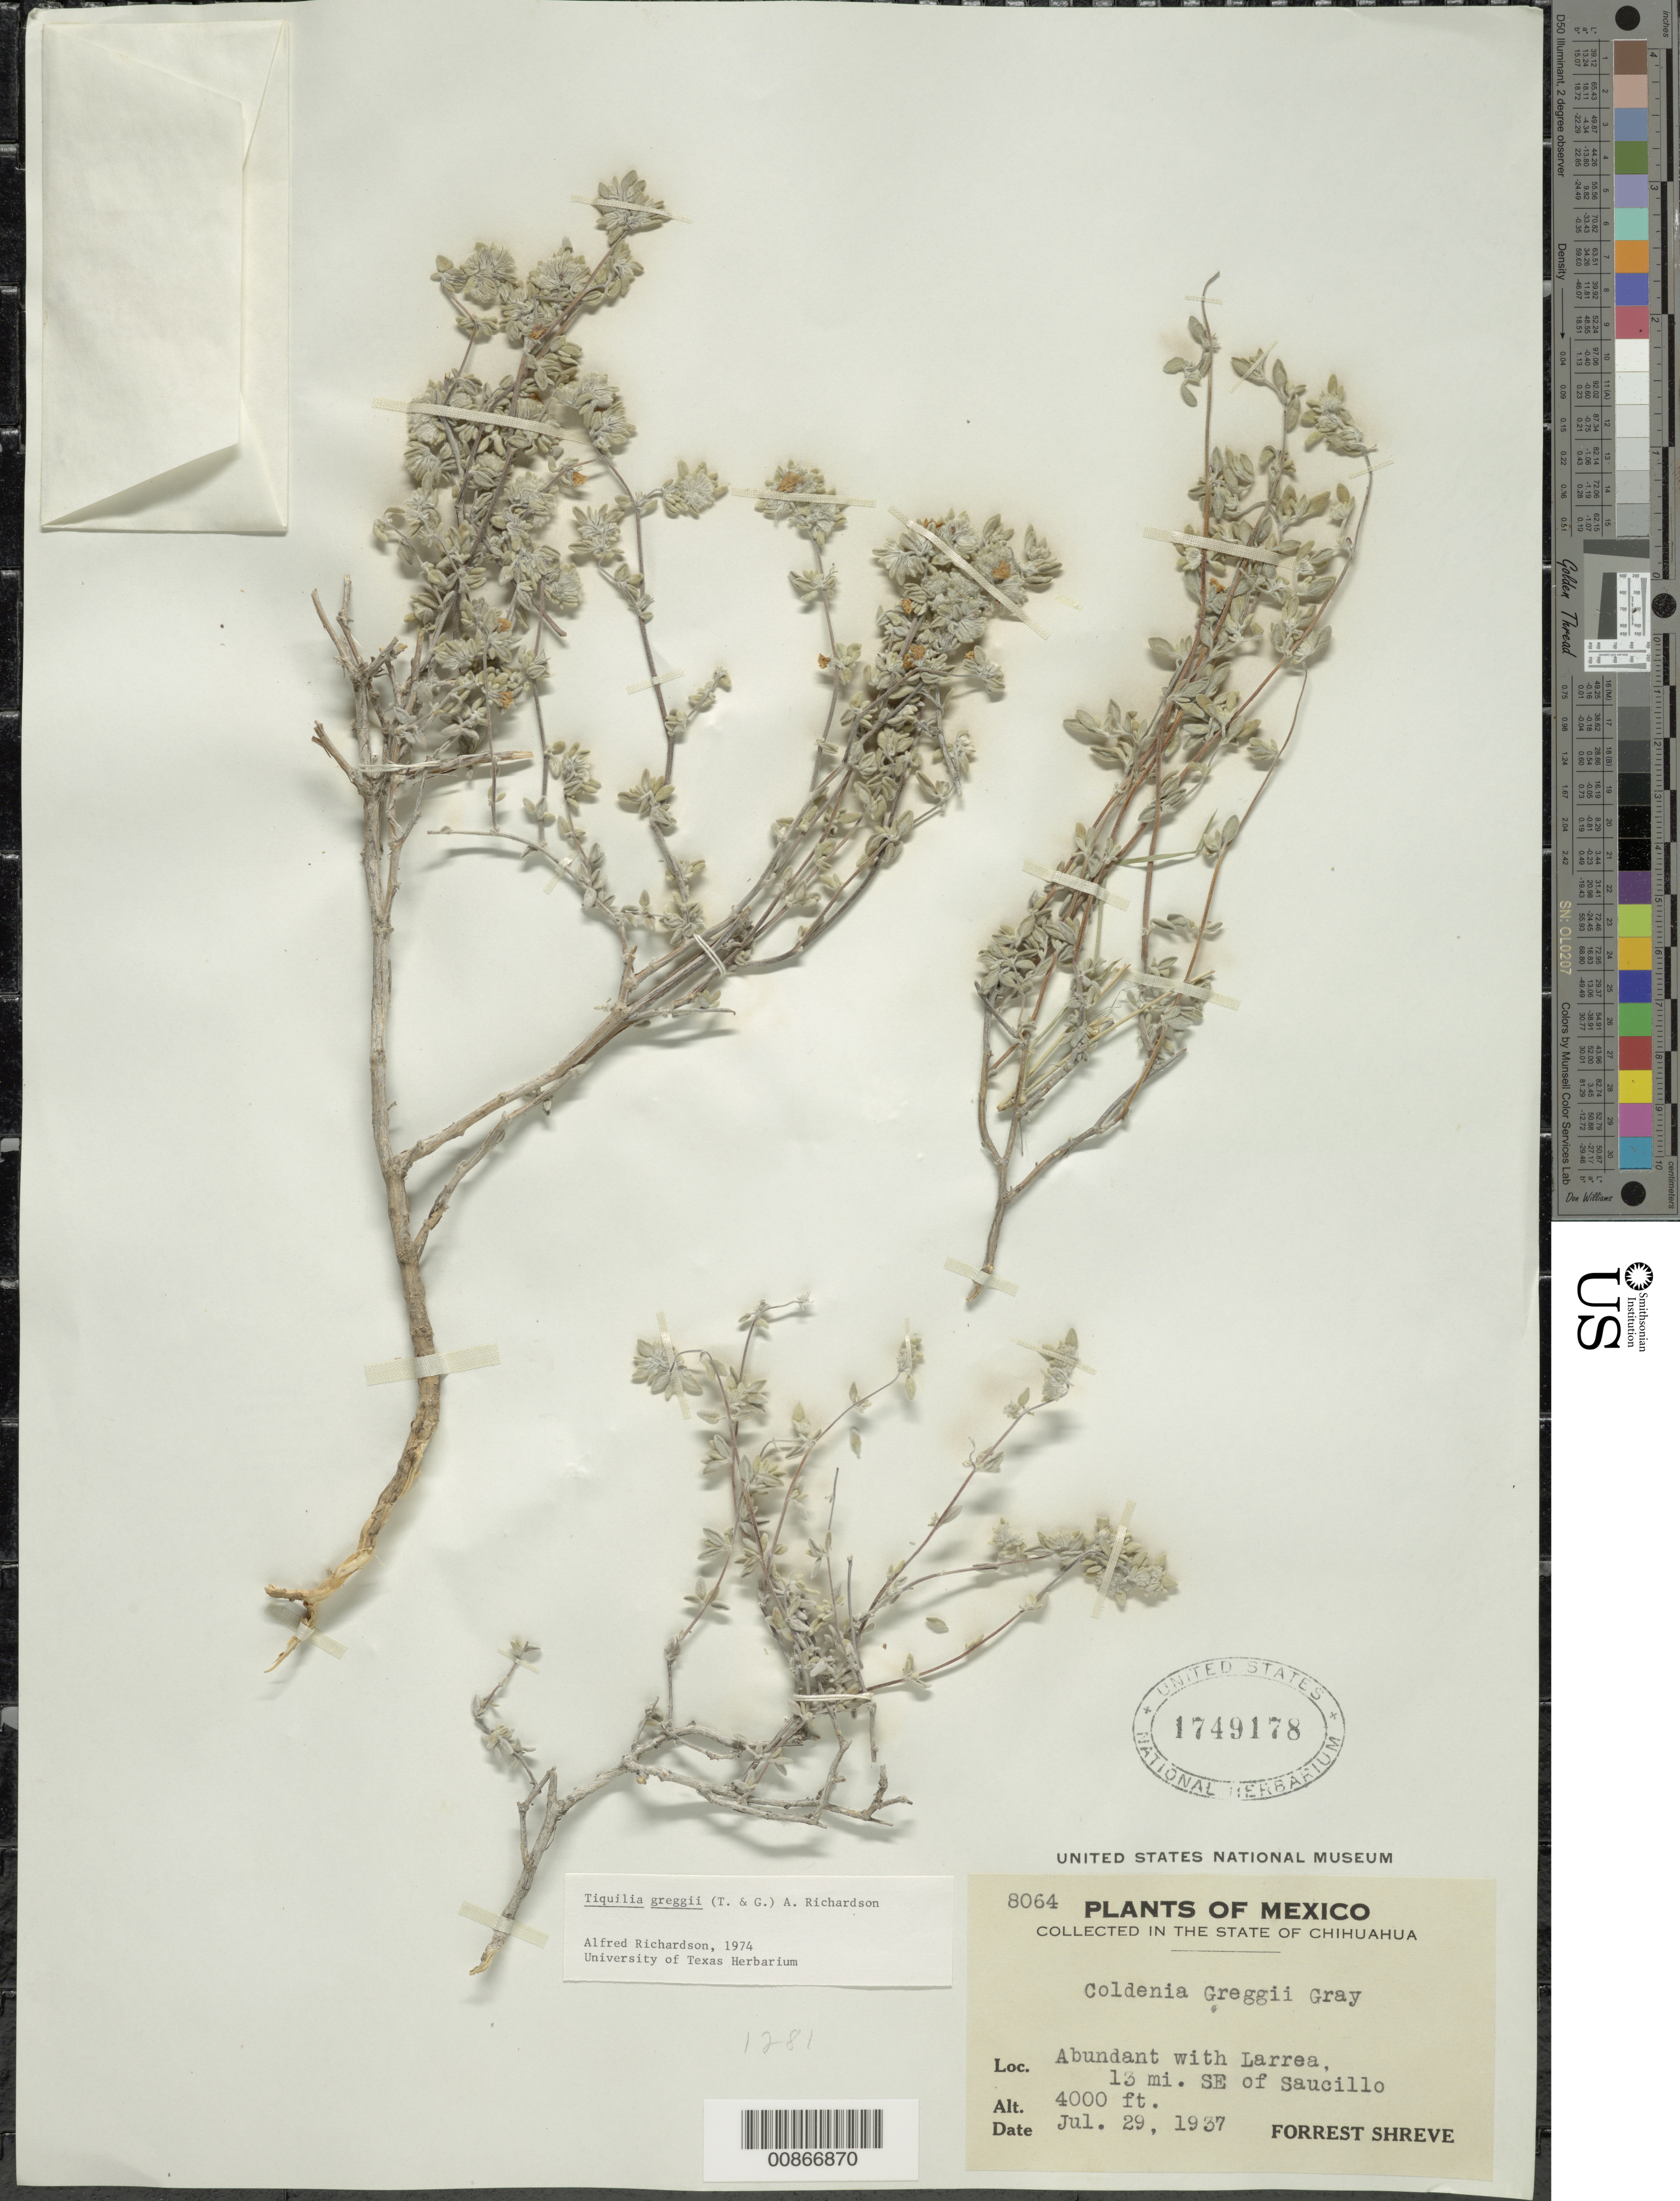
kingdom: Plantae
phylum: Tracheophyta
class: Magnoliopsida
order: Boraginales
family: Ehretiaceae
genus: Tiquilia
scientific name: Tiquilia greggii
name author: (Torr.) A.T. Richardson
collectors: F. Shreve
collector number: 8064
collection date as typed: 29 Jul 1937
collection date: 1937-07-29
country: Mexico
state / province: Chihuahua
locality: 13 mi. SE of Saucillo, Chihuahua.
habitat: Abundant with Larrea.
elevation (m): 1219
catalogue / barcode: US 1749178